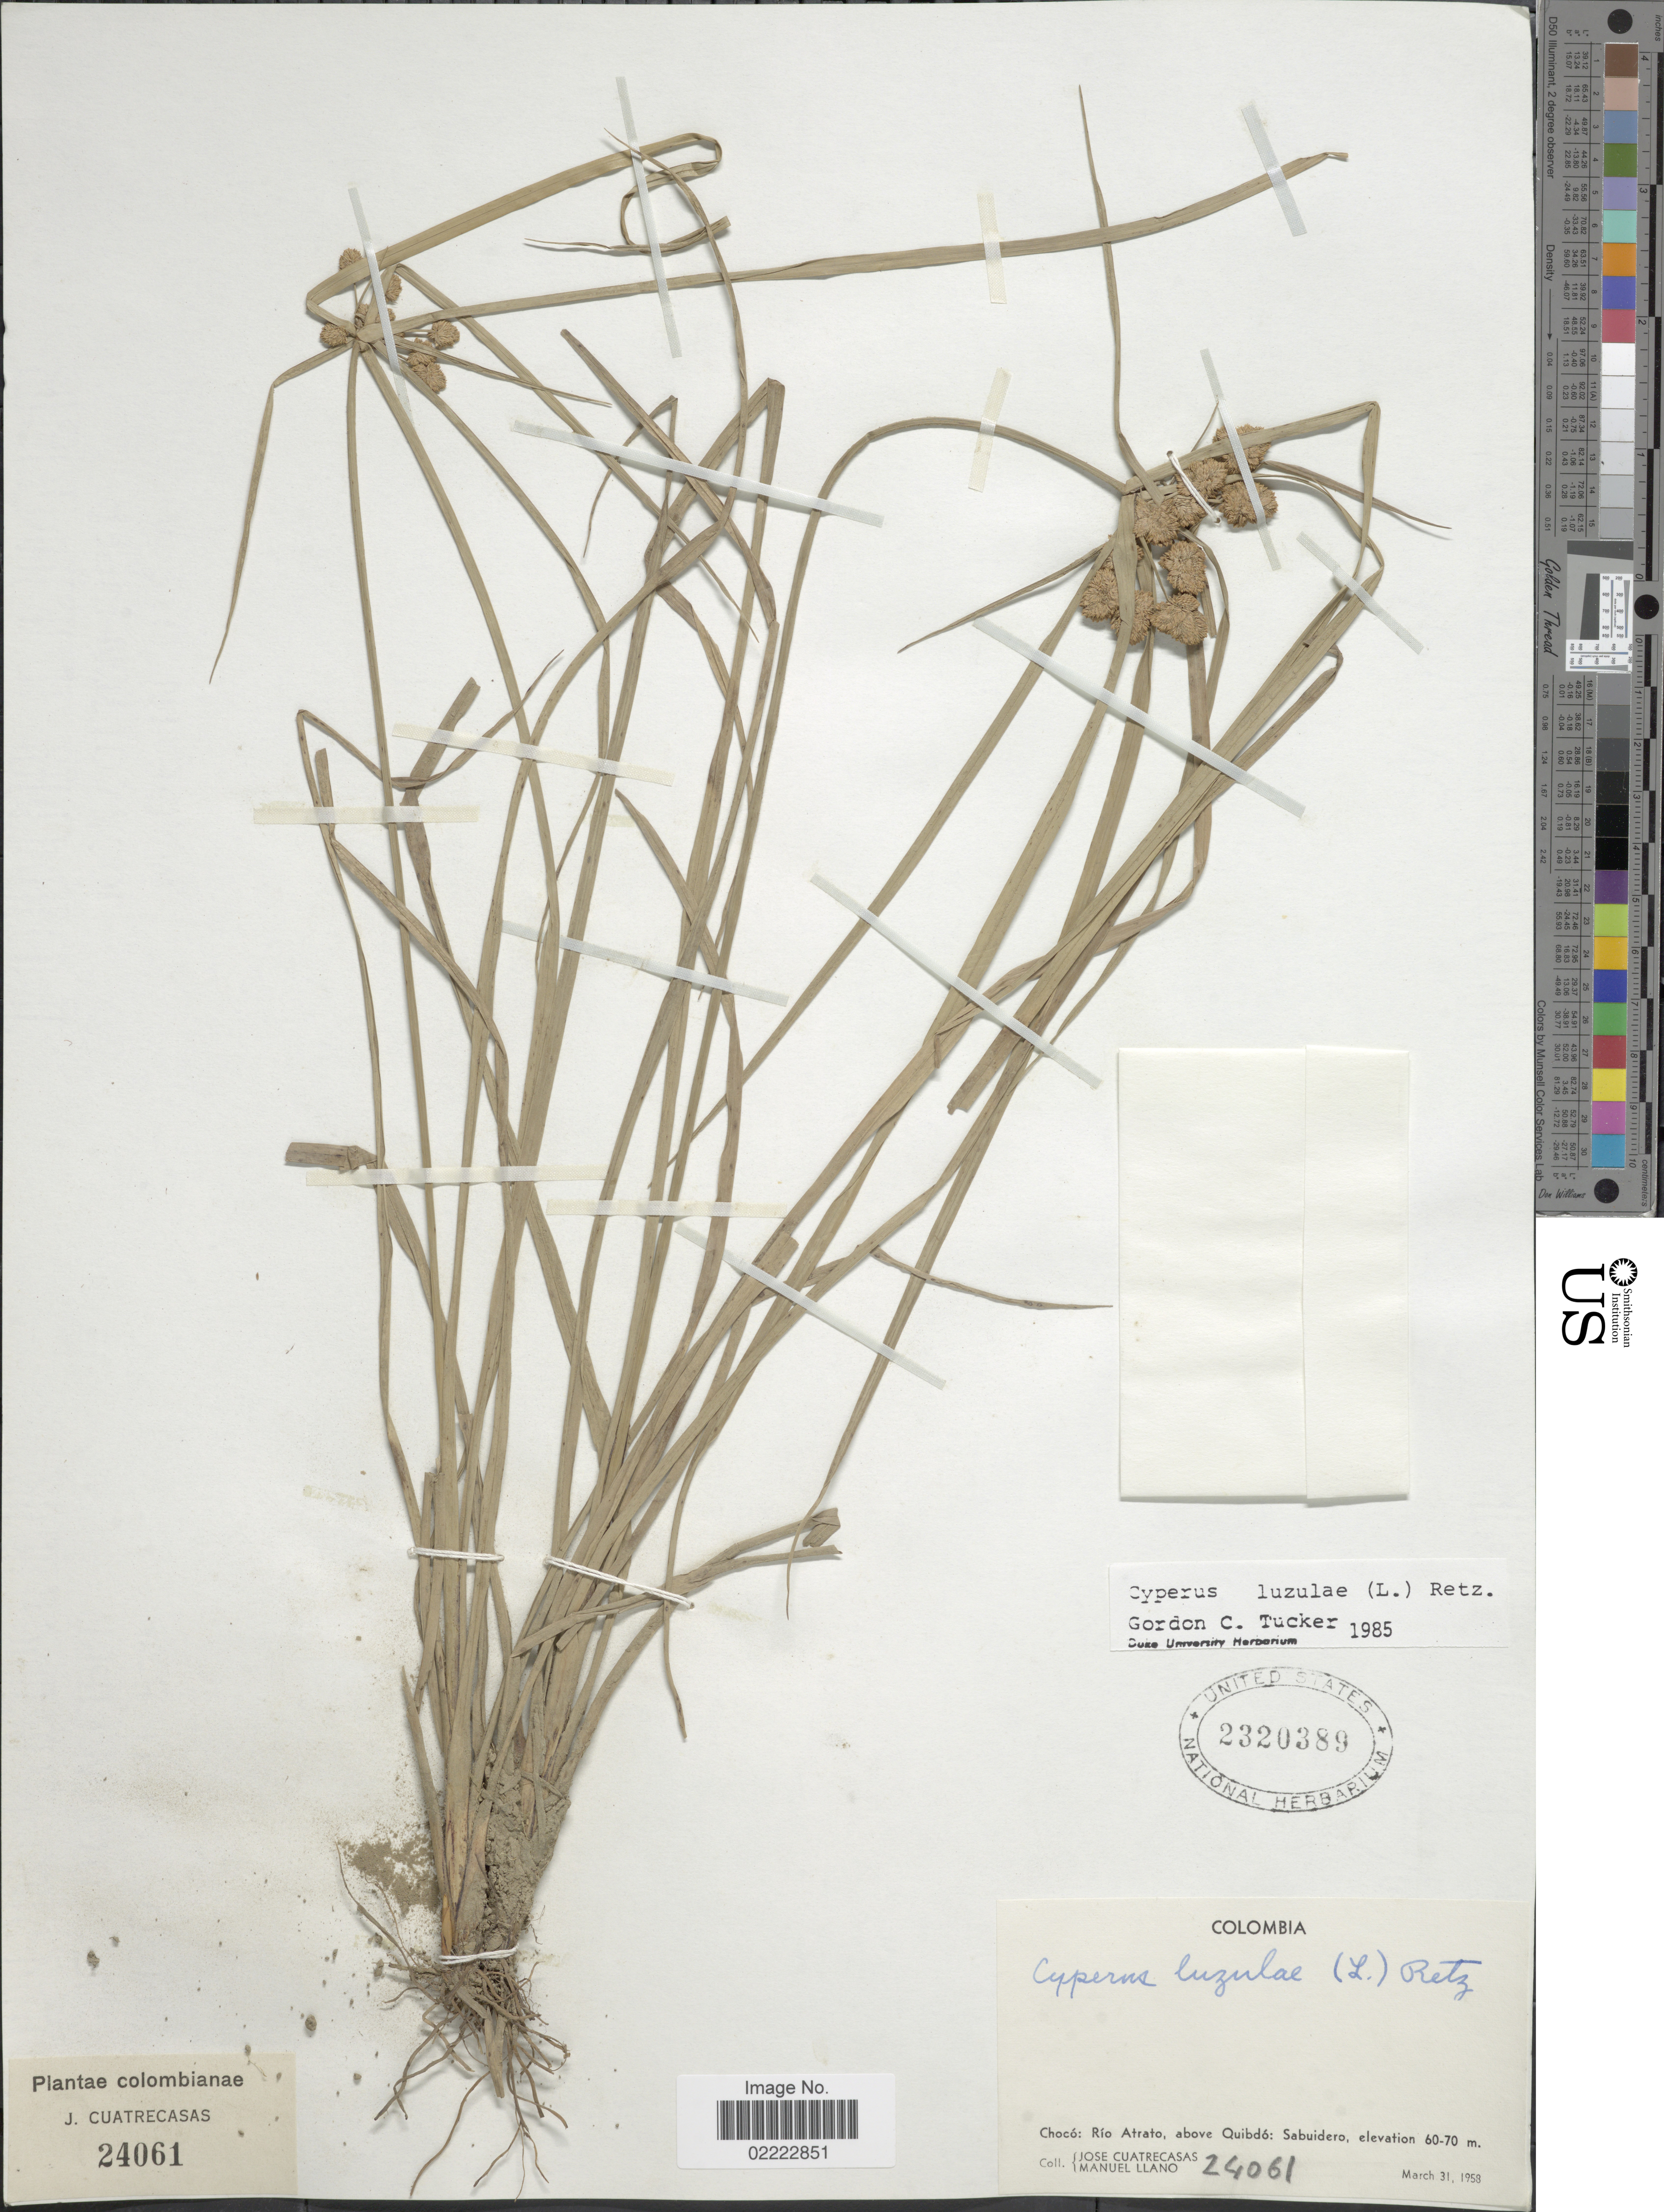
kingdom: Plantae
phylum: Tracheophyta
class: Liliopsida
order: Poales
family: Cyperaceae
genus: Cyperus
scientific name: Cyperus luzulae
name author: (L.) Rottb. ex Retz.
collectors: J. Cuatrecasas & M. d. Llano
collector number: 24061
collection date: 1958-03-31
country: Colombia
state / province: Chocó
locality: Rio Atrato, above Quibdo: Sabuidero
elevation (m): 60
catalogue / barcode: US 2320389